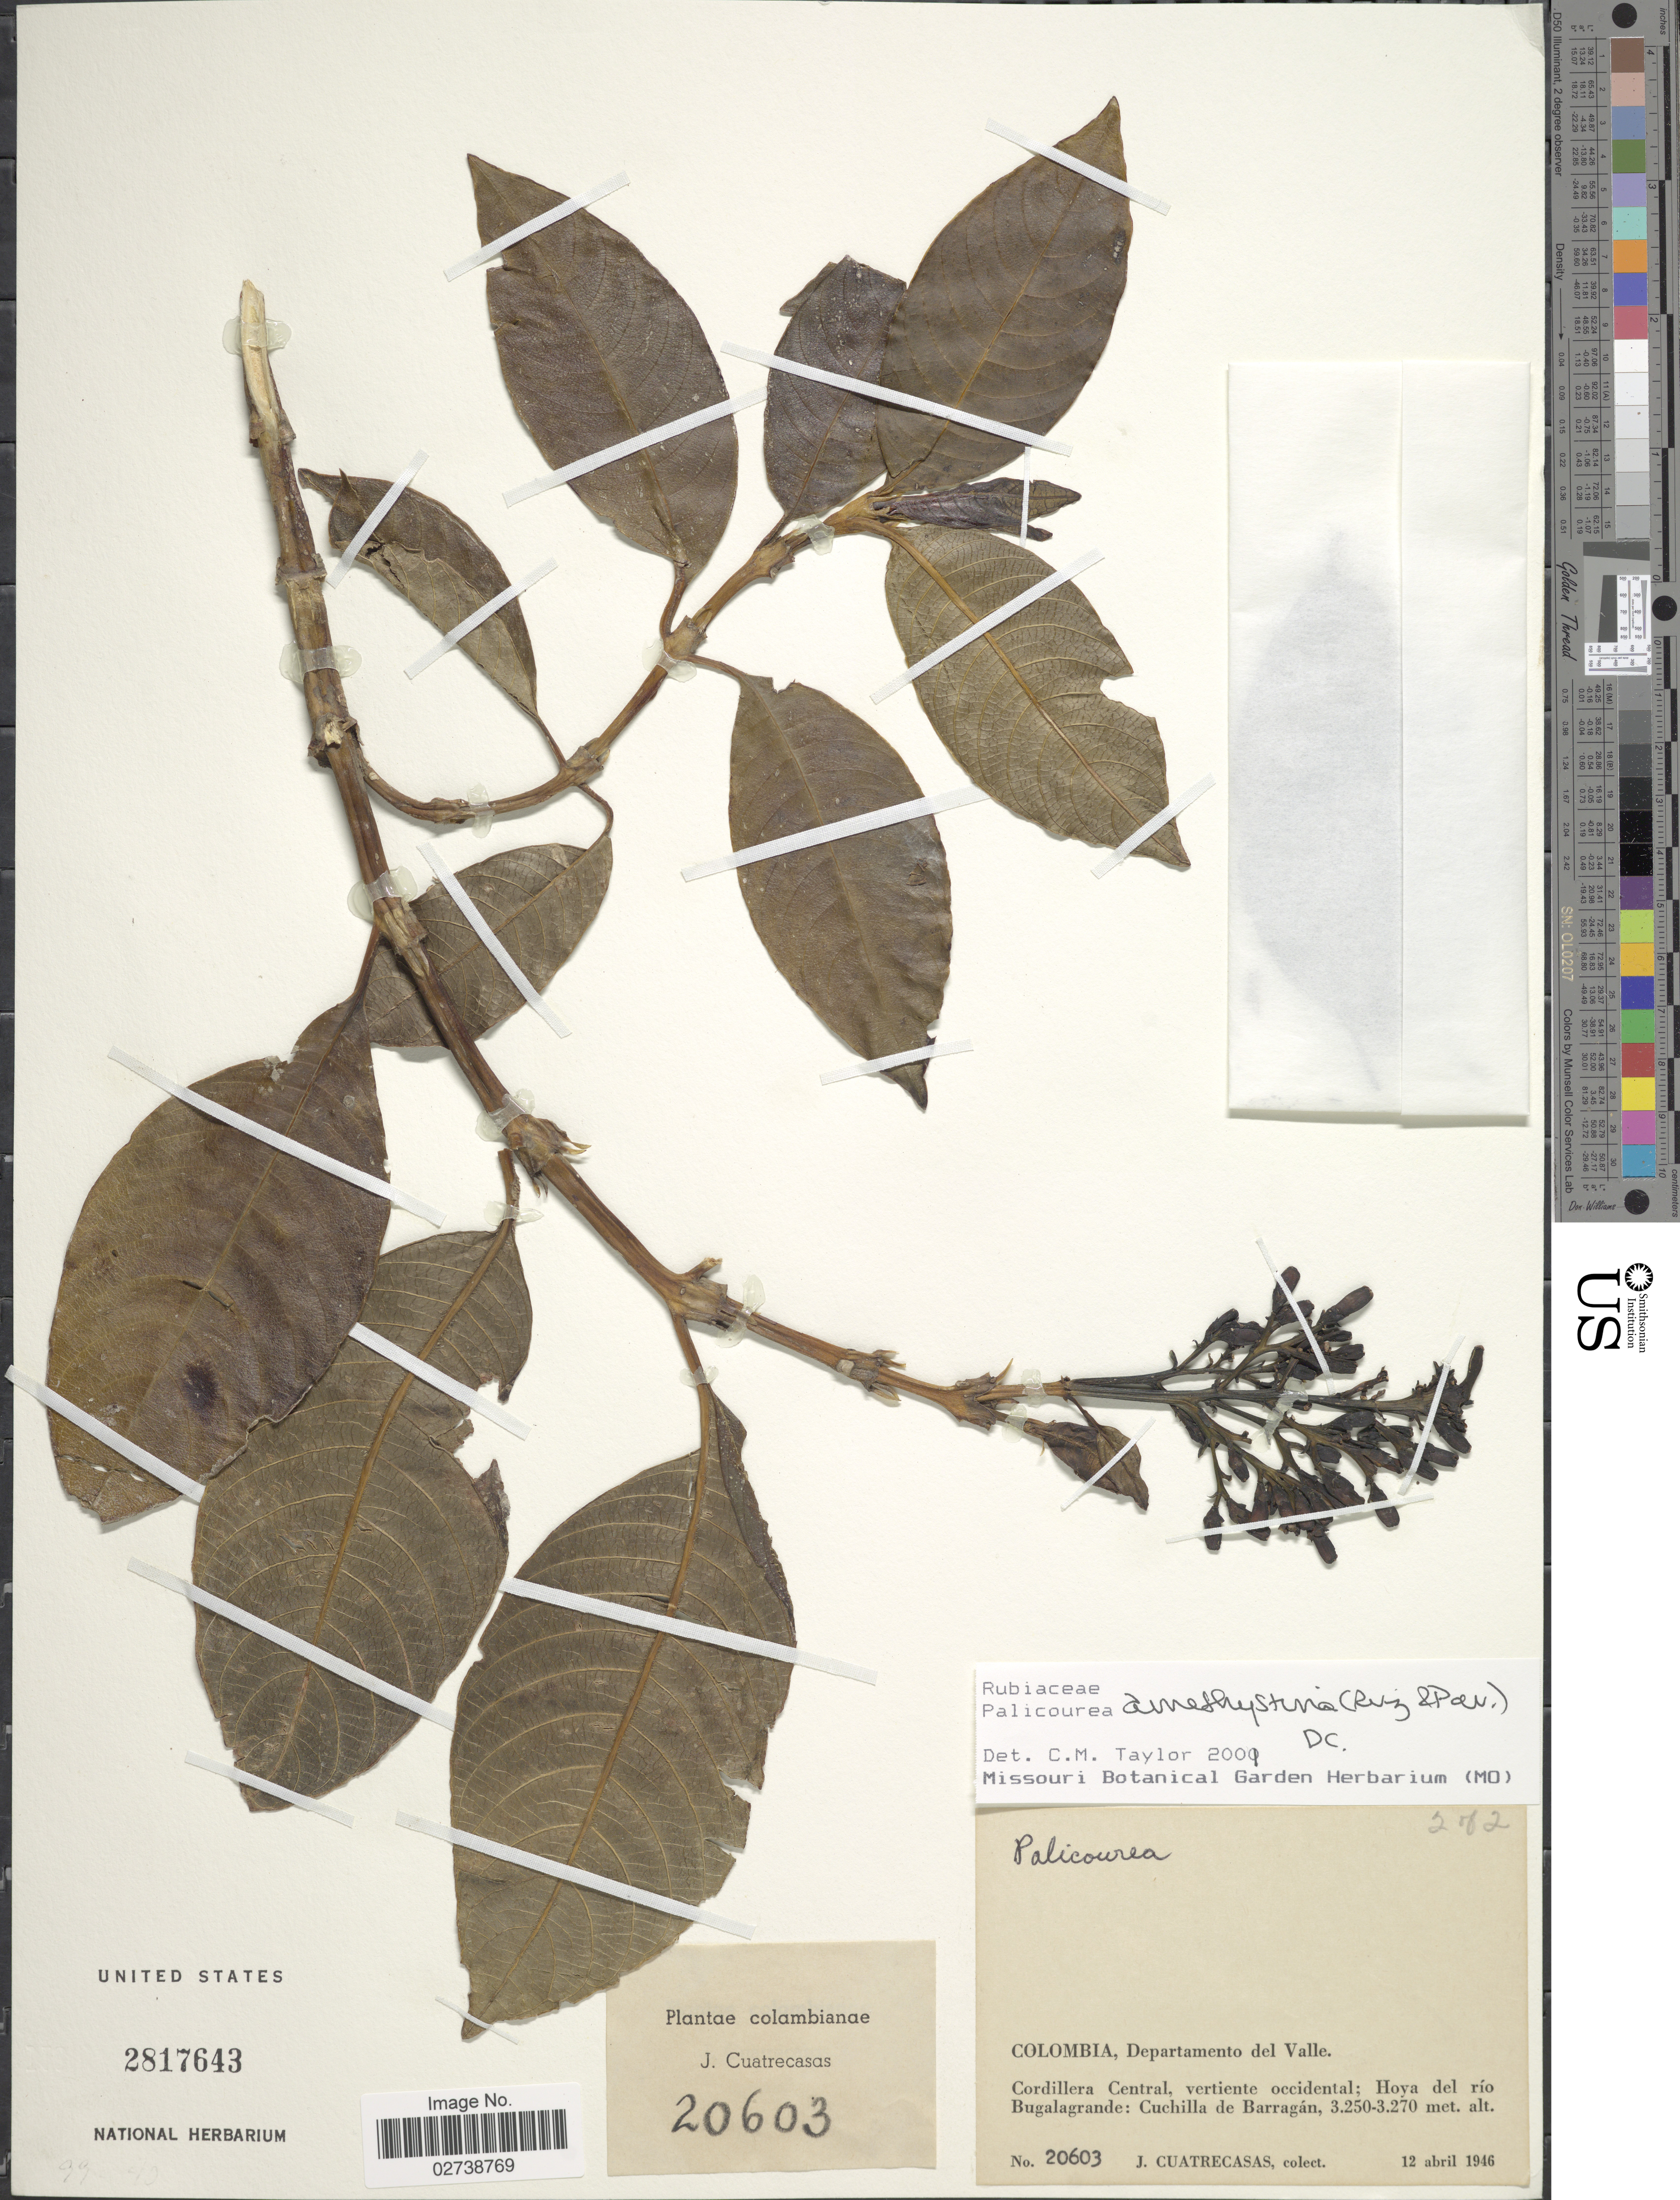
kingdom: Plantae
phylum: Tracheophyta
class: Magnoliopsida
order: Gentianales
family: Rubiaceae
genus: Palicourea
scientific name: Palicourea amethystina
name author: (Ruiz & Pav.) DC.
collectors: J. Cuatrecasas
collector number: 20603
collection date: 1946-04-12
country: Colombia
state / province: Valle del Cauca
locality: Departamento del Valle, Cordillera Central, vertiente occidental; Hoya del río Bugalagrande: Cuchilla de Barragán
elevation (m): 3250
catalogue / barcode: US 2817643